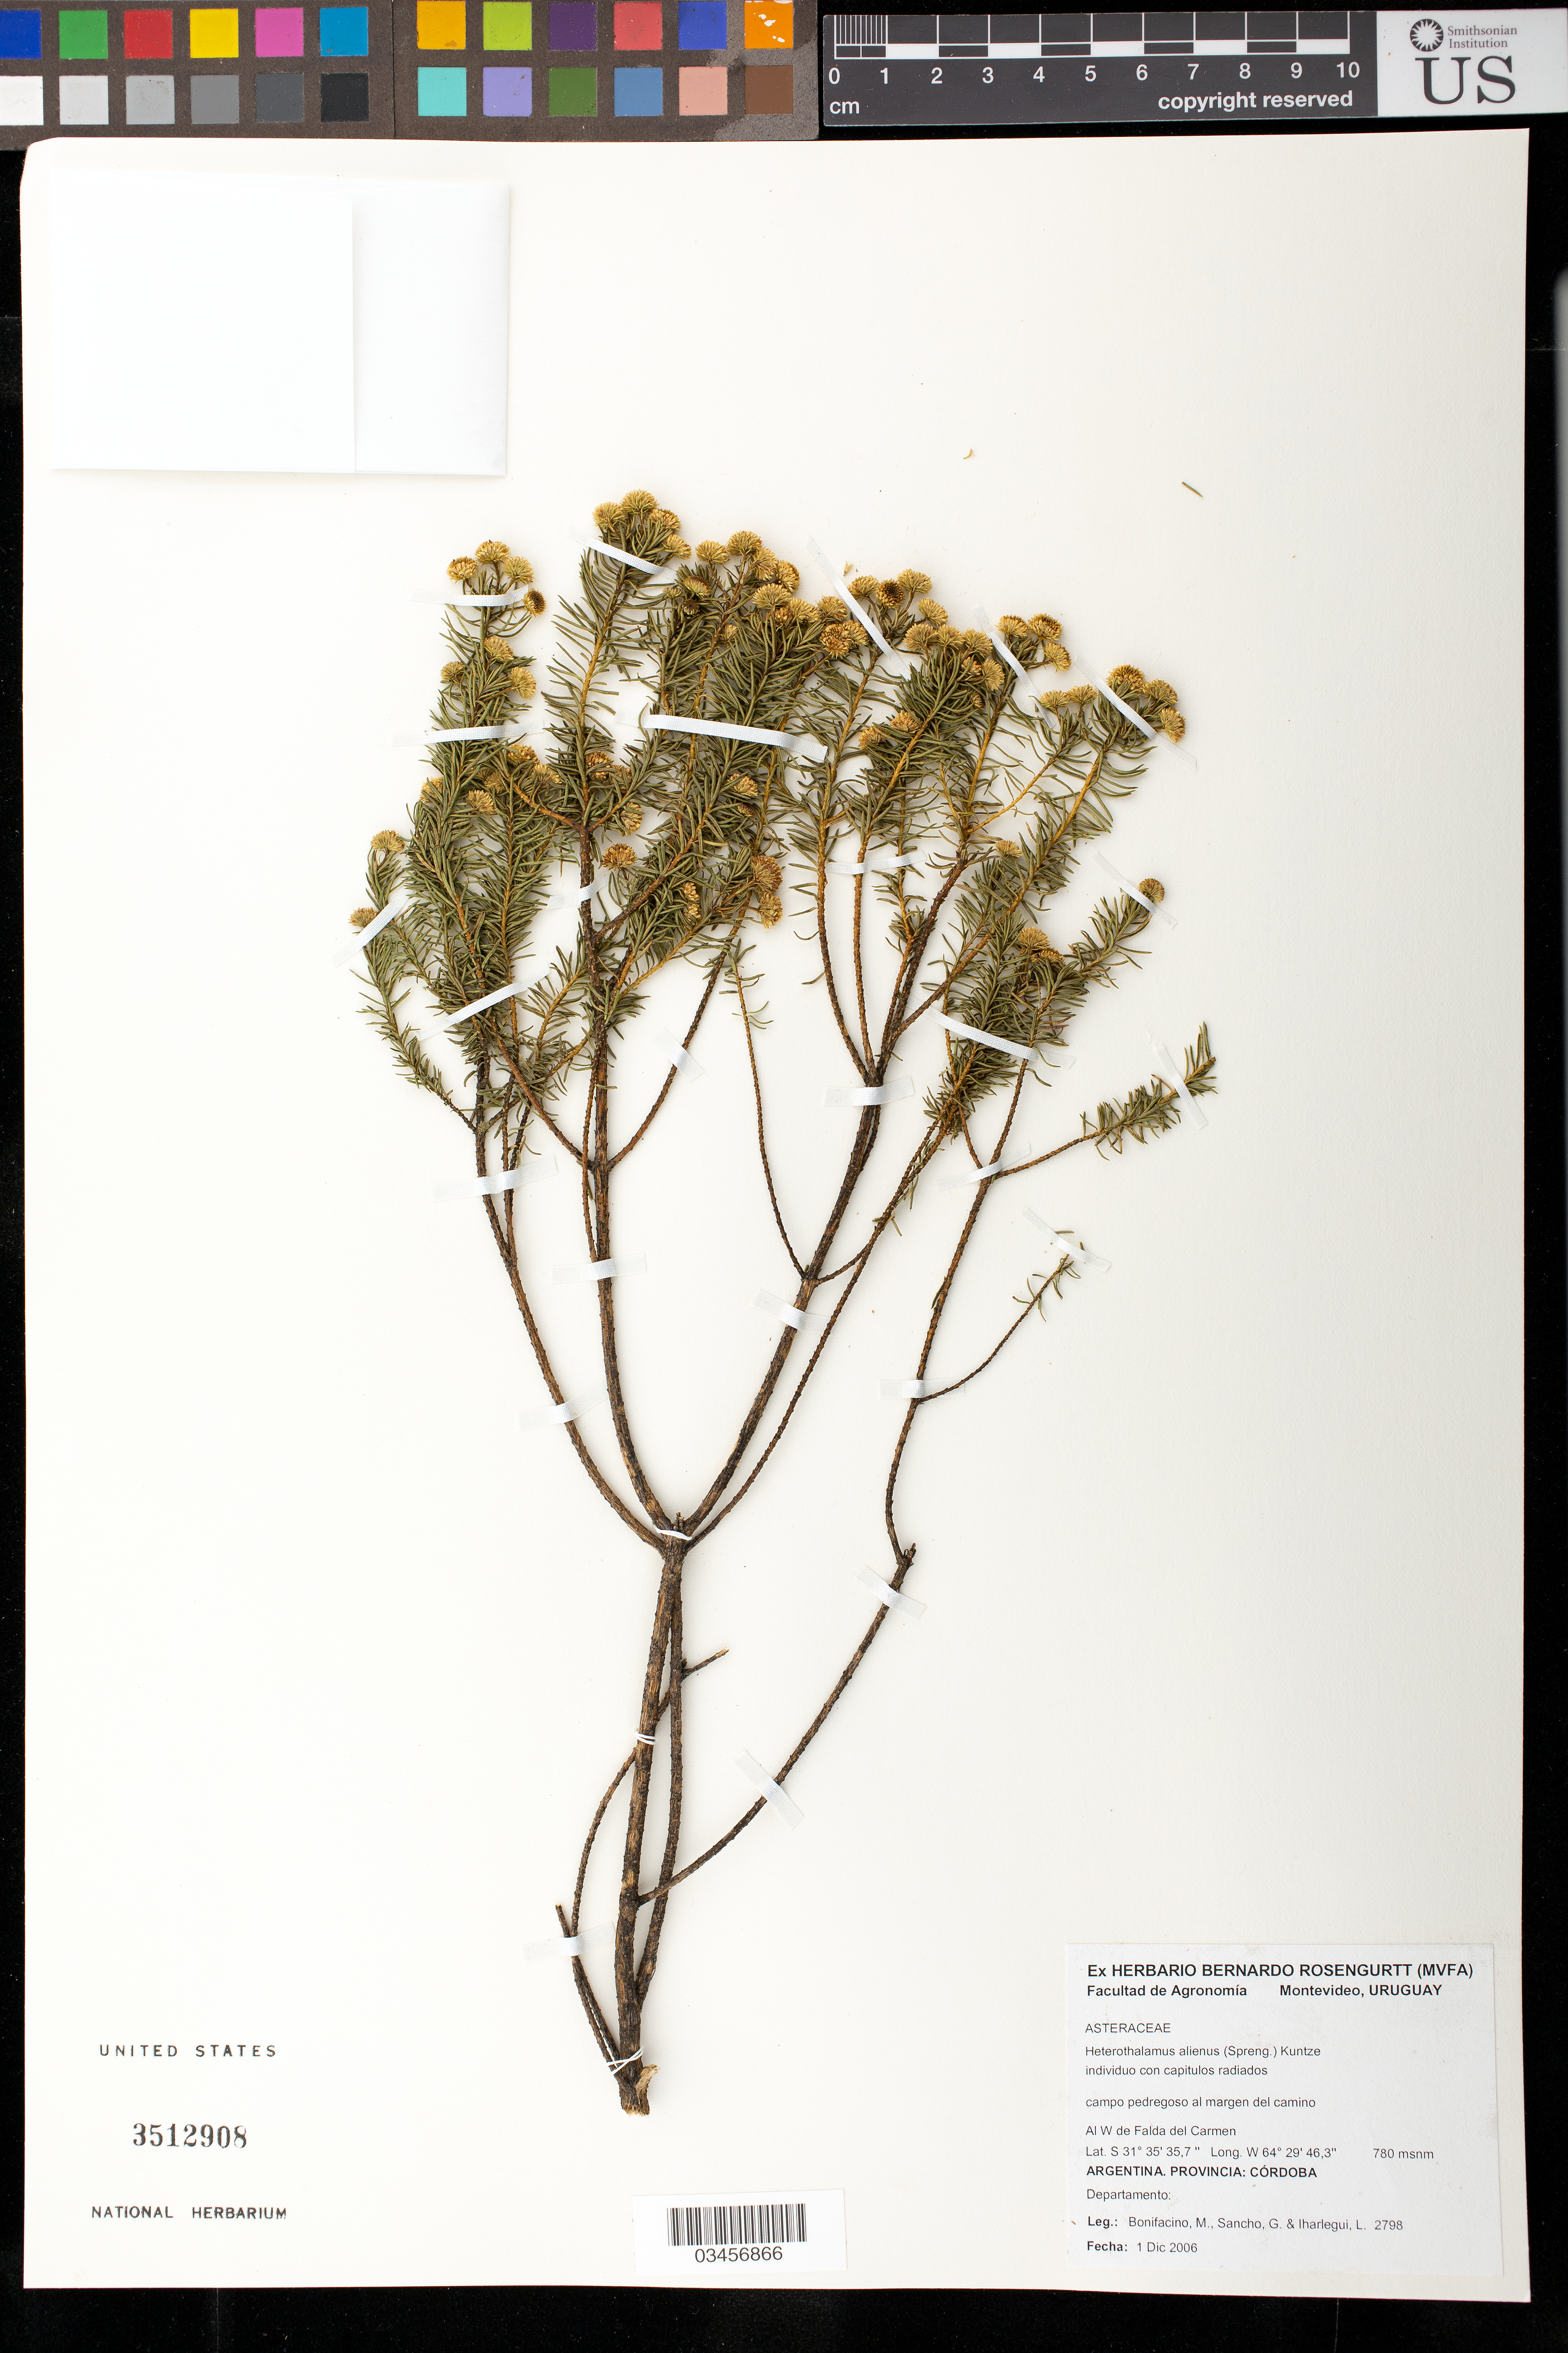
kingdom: Plantae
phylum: Tracheophyta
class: Magnoliopsida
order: Asterales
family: Asteraceae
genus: Heterothalamus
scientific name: Heterothalamus alienus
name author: (Spr.) Kuntze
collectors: M. Bonifacino, G. Sancho & L. Iharlegui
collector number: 2798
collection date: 2006-12-01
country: Argentina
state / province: Córdoba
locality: Falda del Carmen, al W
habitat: Campo pedregoso al margen del camino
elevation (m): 780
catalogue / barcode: US 3512908